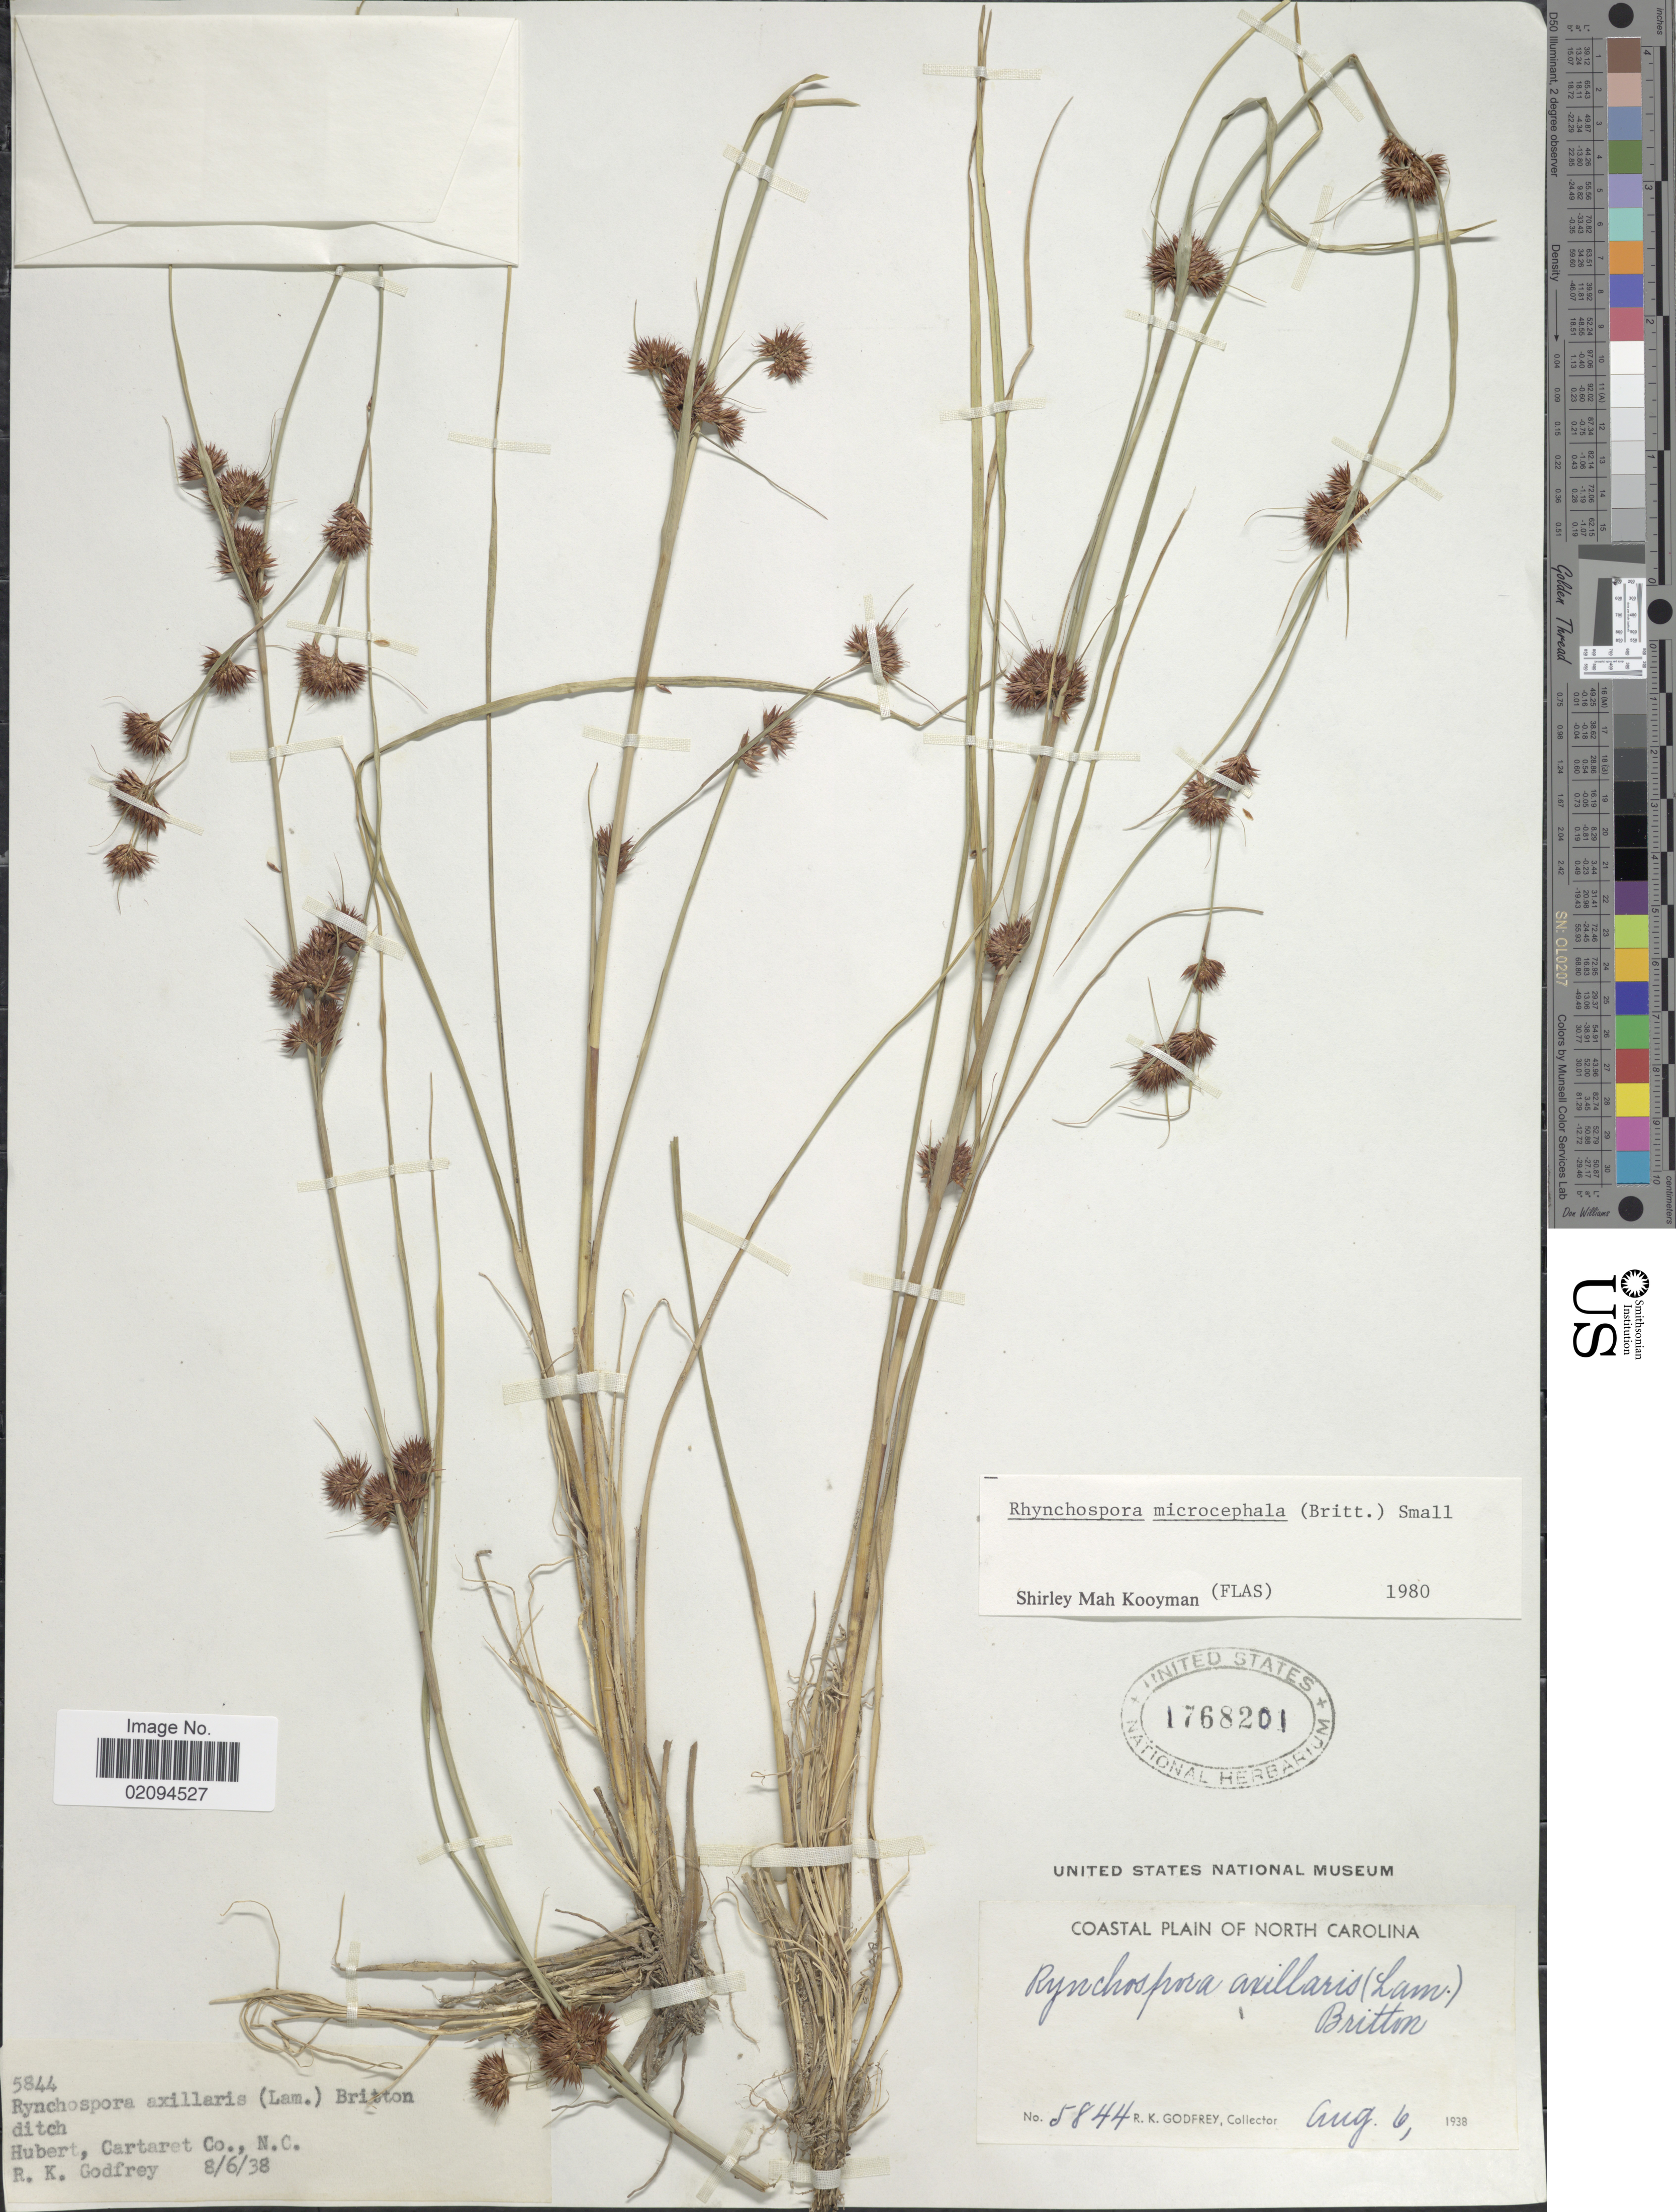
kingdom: Plantae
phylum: Tracheophyta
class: Liliopsida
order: Poales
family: Cyperaceae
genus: Rhynchospora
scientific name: Rhynchospora chalarocephala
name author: Fernald & Gale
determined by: Naczi, R. F. C.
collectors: R. K. Godfrey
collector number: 5844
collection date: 1938-08-06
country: United States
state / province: North Carolina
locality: Coastal Plain of North Carolina. Hubert, Cartaret Co.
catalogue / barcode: US 1768201